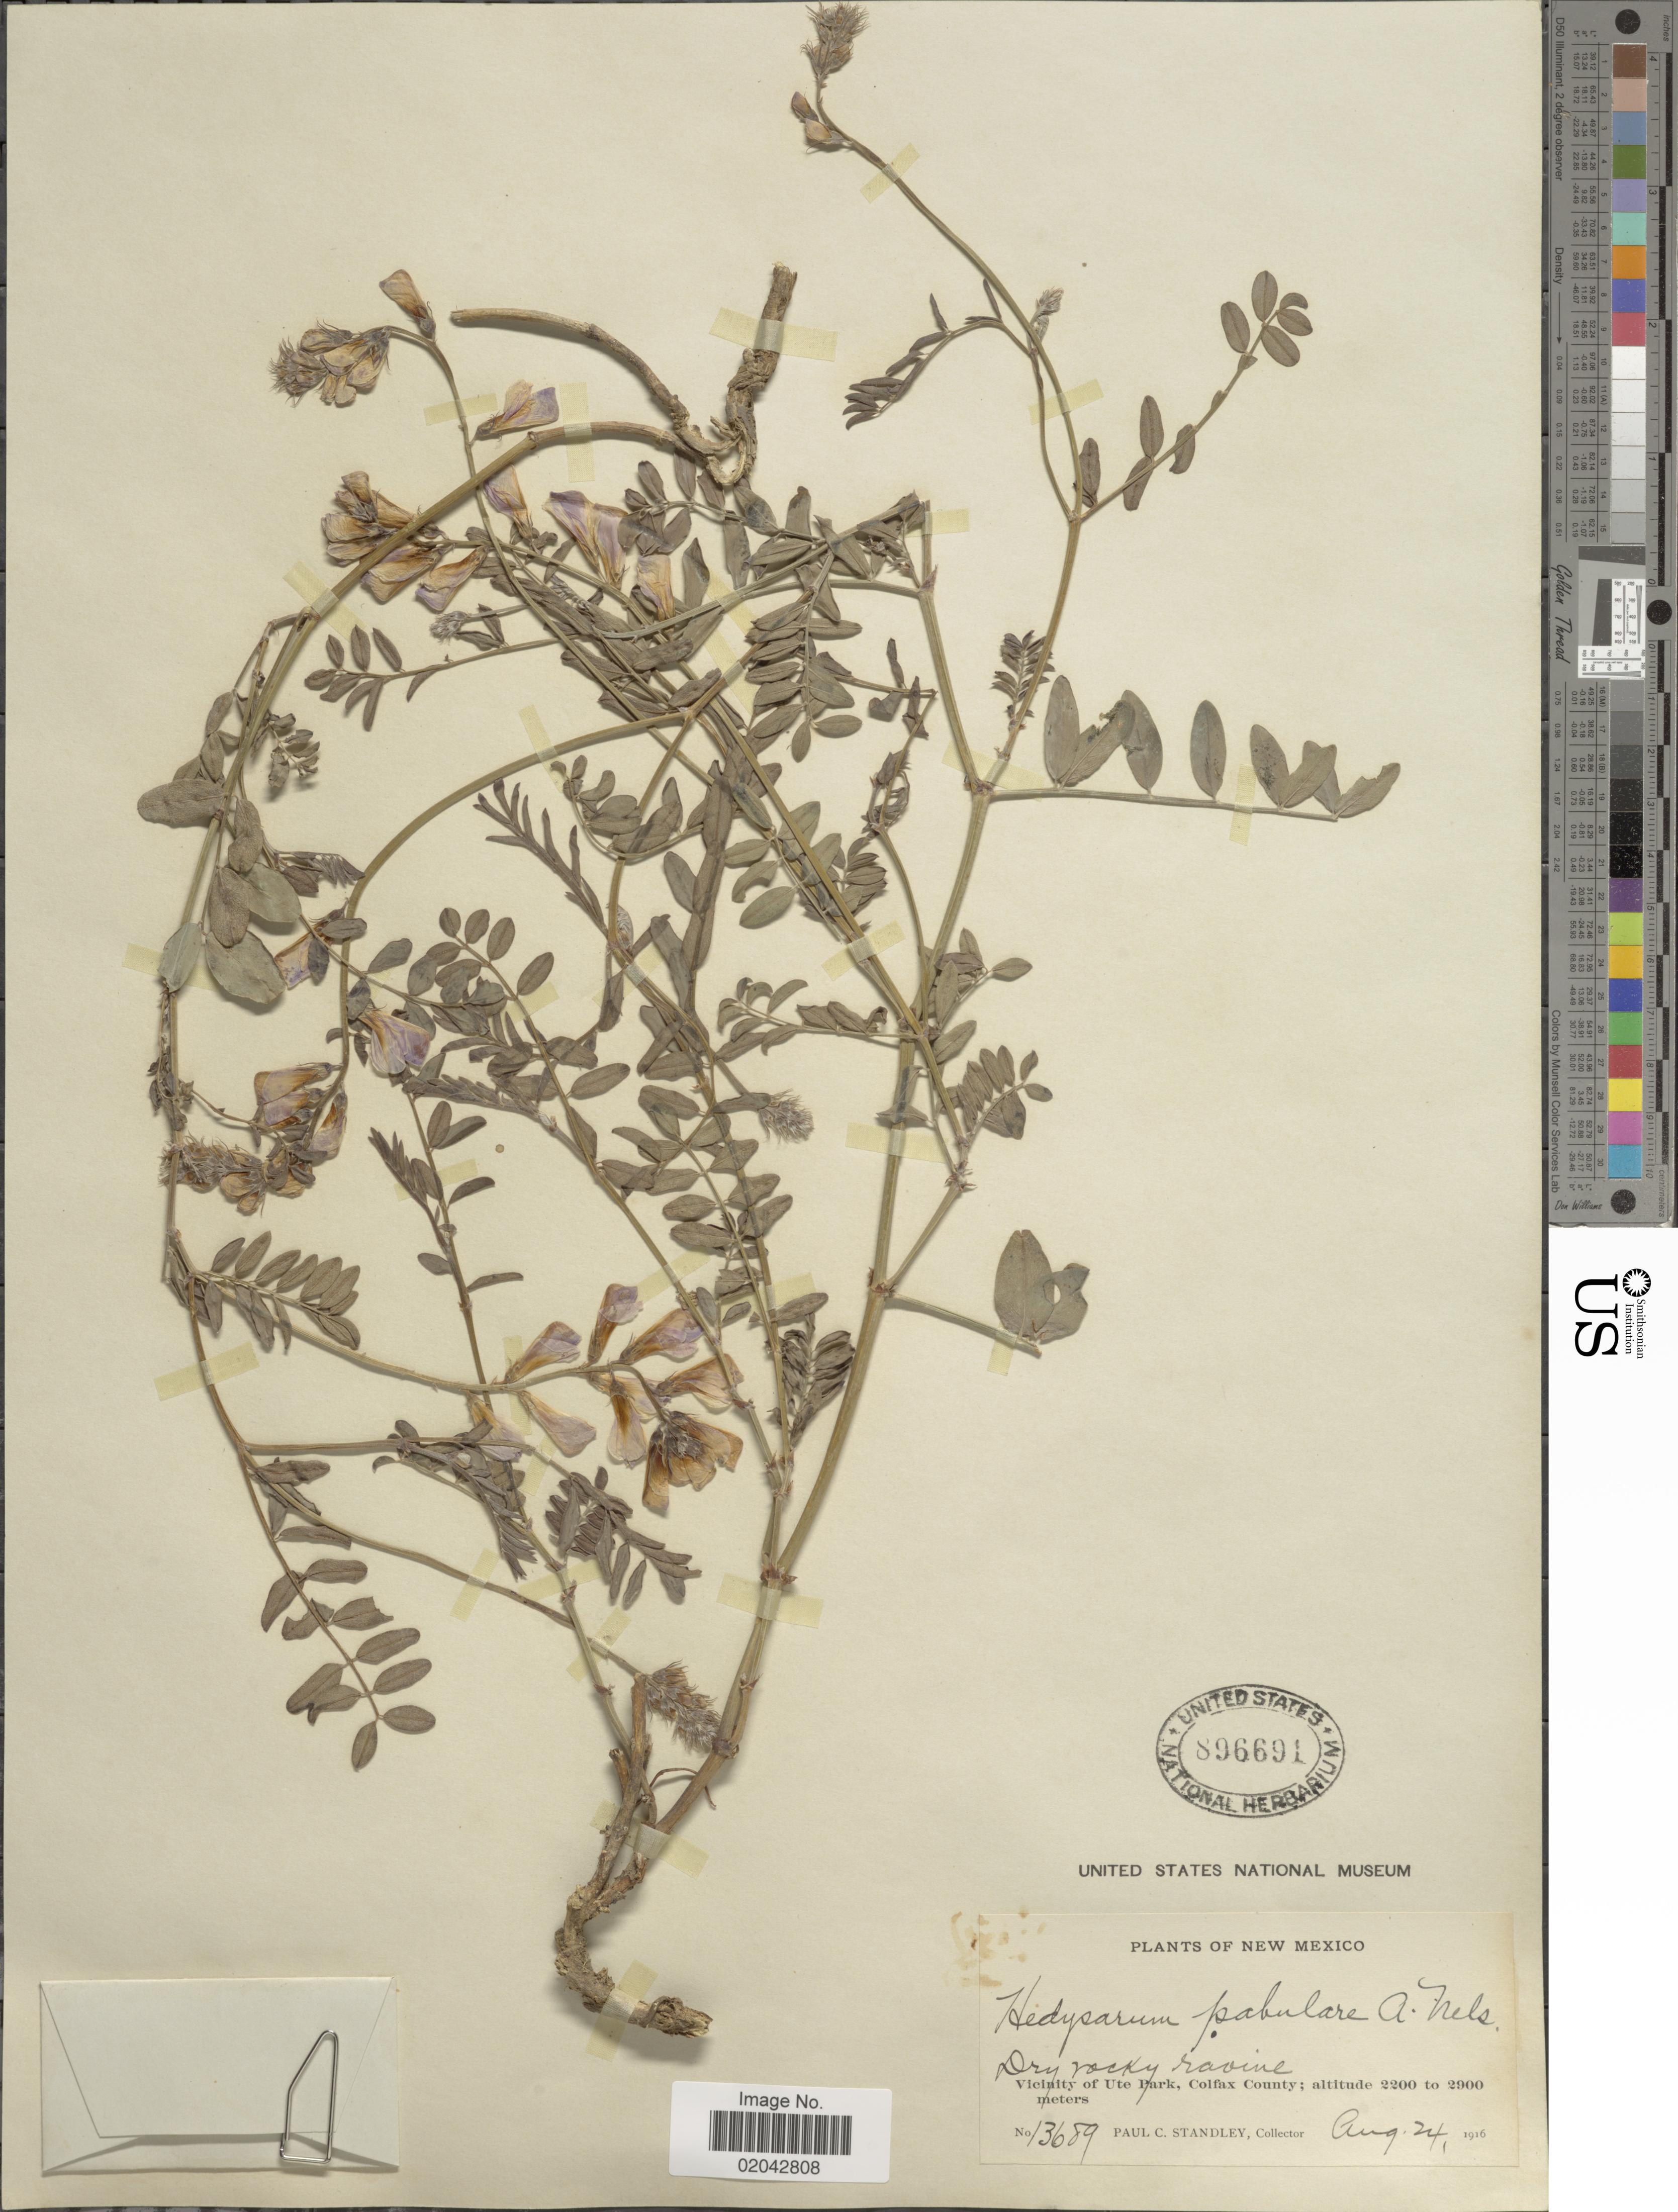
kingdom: Plantae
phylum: Tracheophyta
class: Magnoliopsida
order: Fabales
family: Fabaceae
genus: Hedysarum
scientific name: Hedysarum pabulare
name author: A. Nelson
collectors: P. C. Standley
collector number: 13689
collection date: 1916-08-24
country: United States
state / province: New Mexico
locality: Dry rocky ravine, vicinity of Ute Park, Colfax County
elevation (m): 2200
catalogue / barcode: US 896691